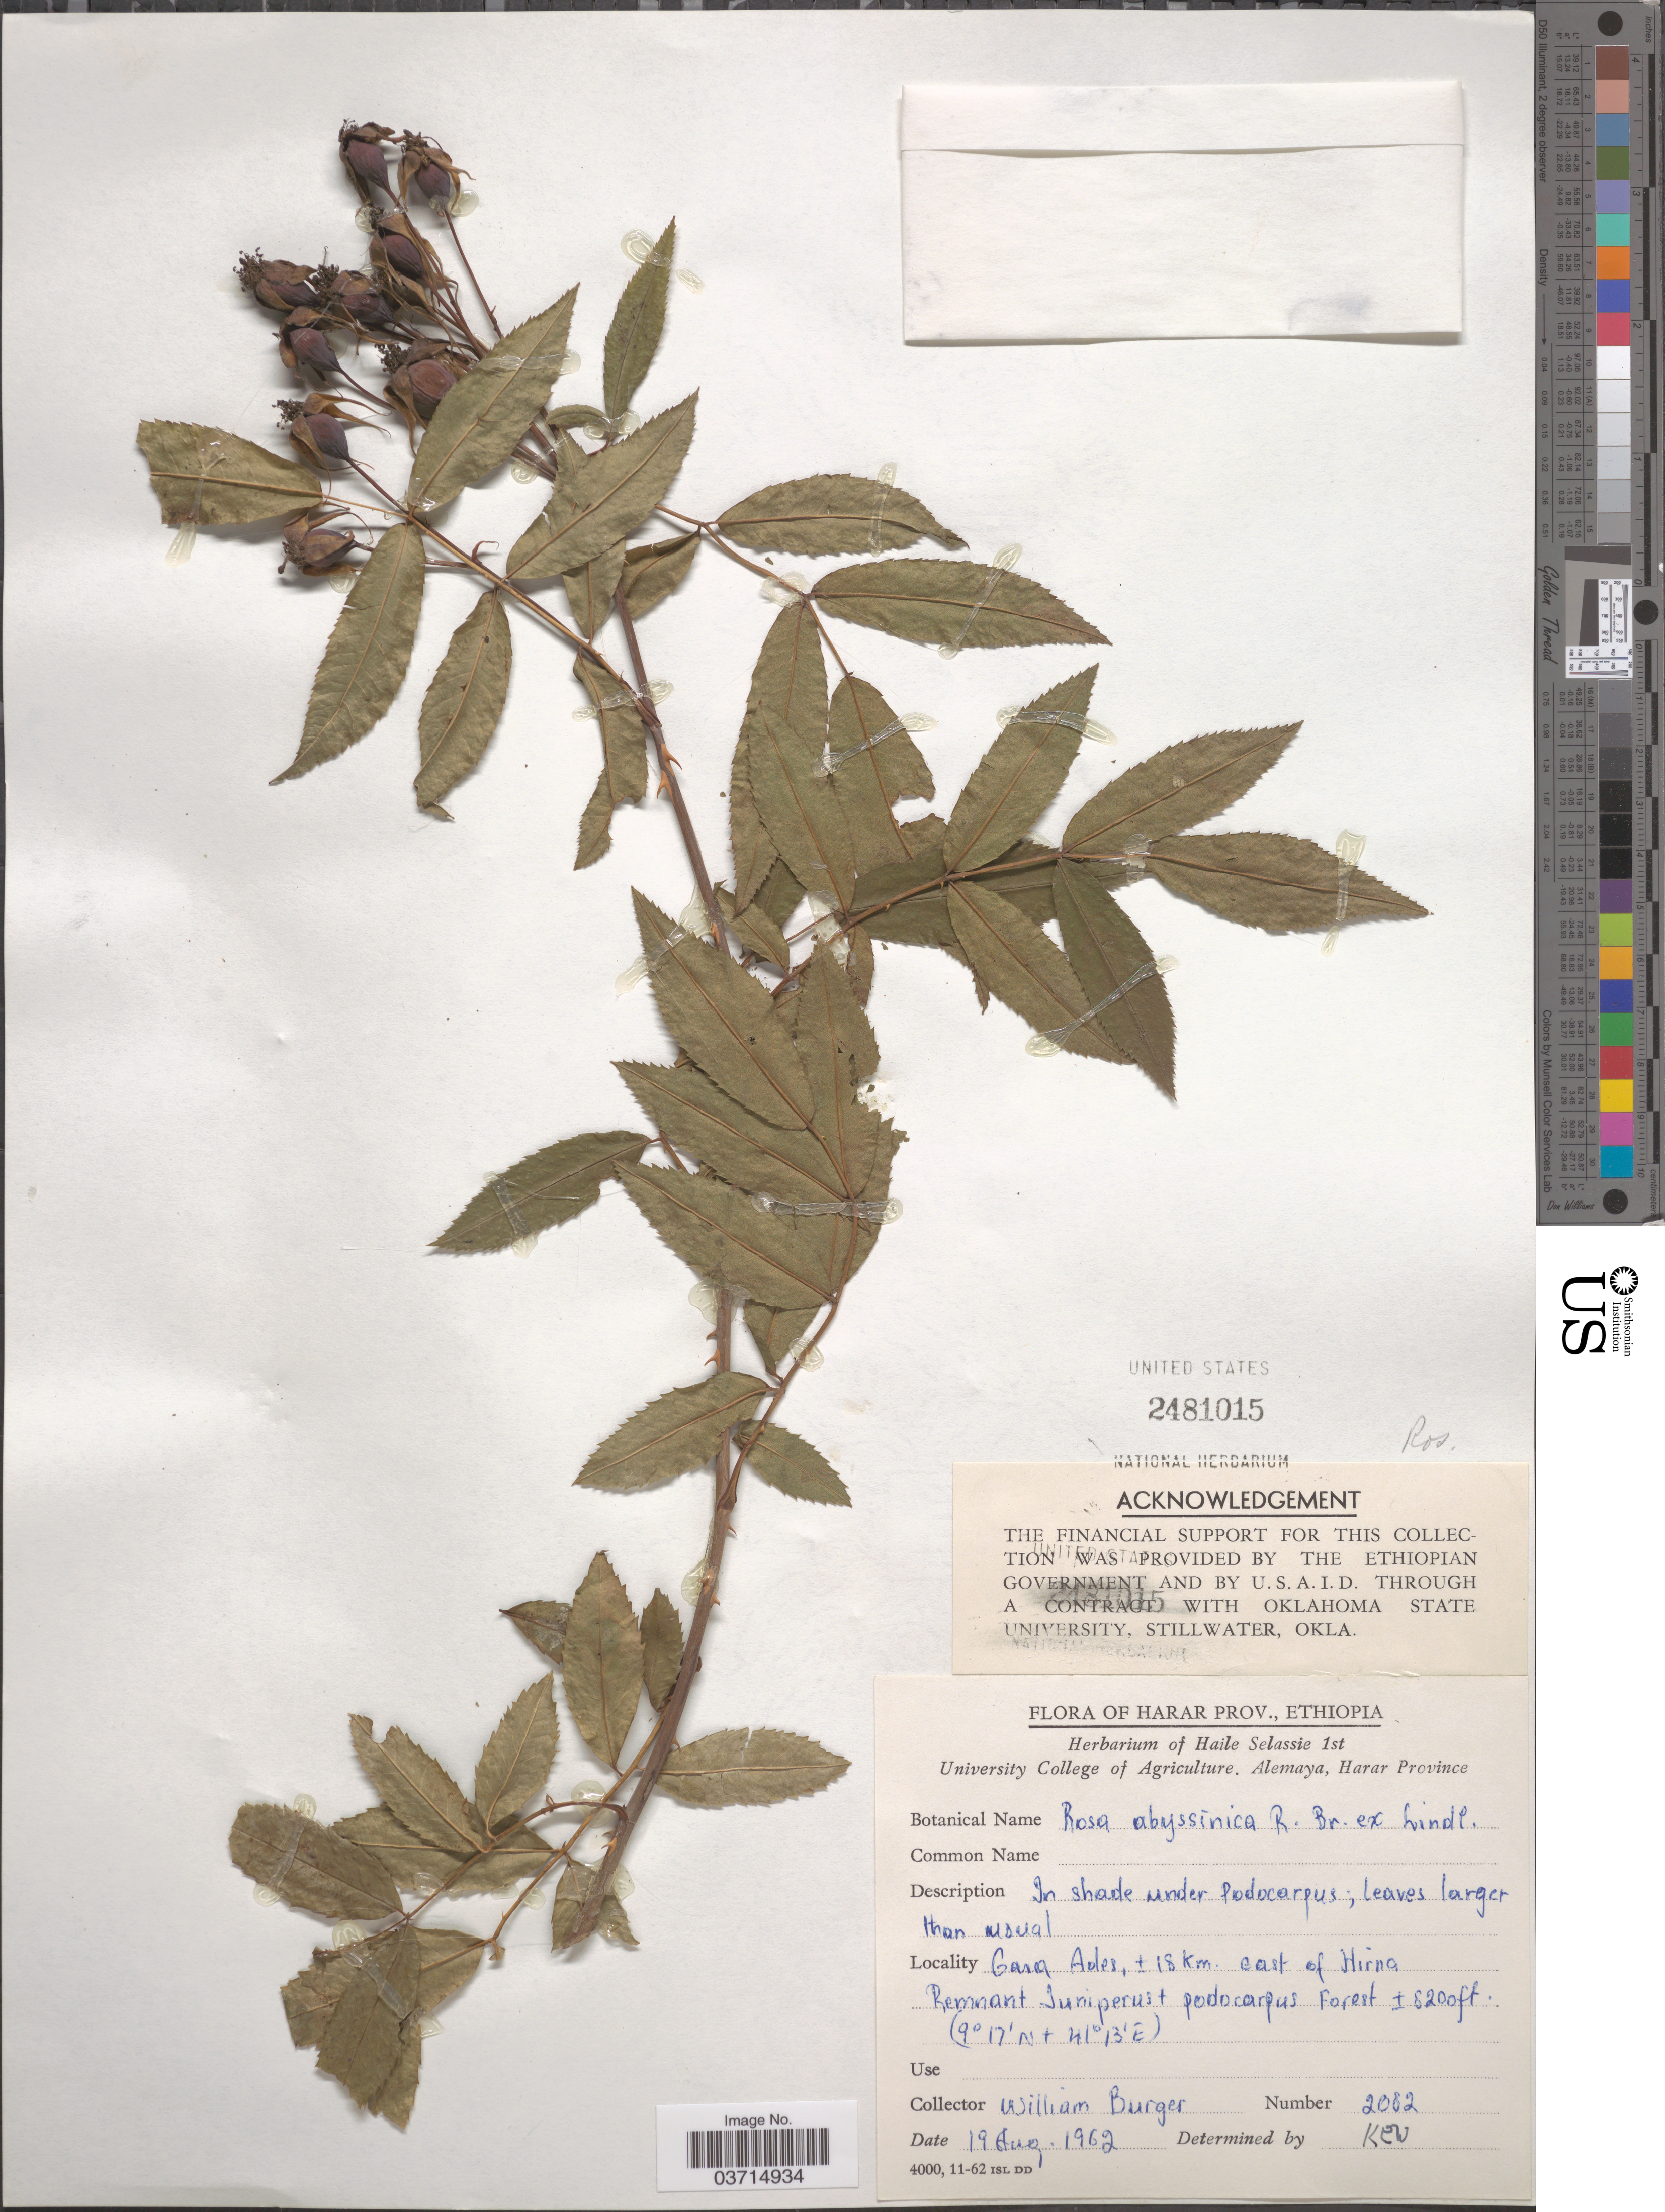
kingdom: Plantae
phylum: Tracheophyta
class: Magnoliopsida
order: Rosales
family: Rosaceae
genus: Rosa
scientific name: Rosa abyssinica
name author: R. Br.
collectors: W. Burger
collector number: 2082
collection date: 1962-08-19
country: Ethiopia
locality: Harar Prov. Gara Ades, ± 18 km. east of Hirna Remnant Juniperust podocarpus Forest.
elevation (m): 2499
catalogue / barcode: US 2481015